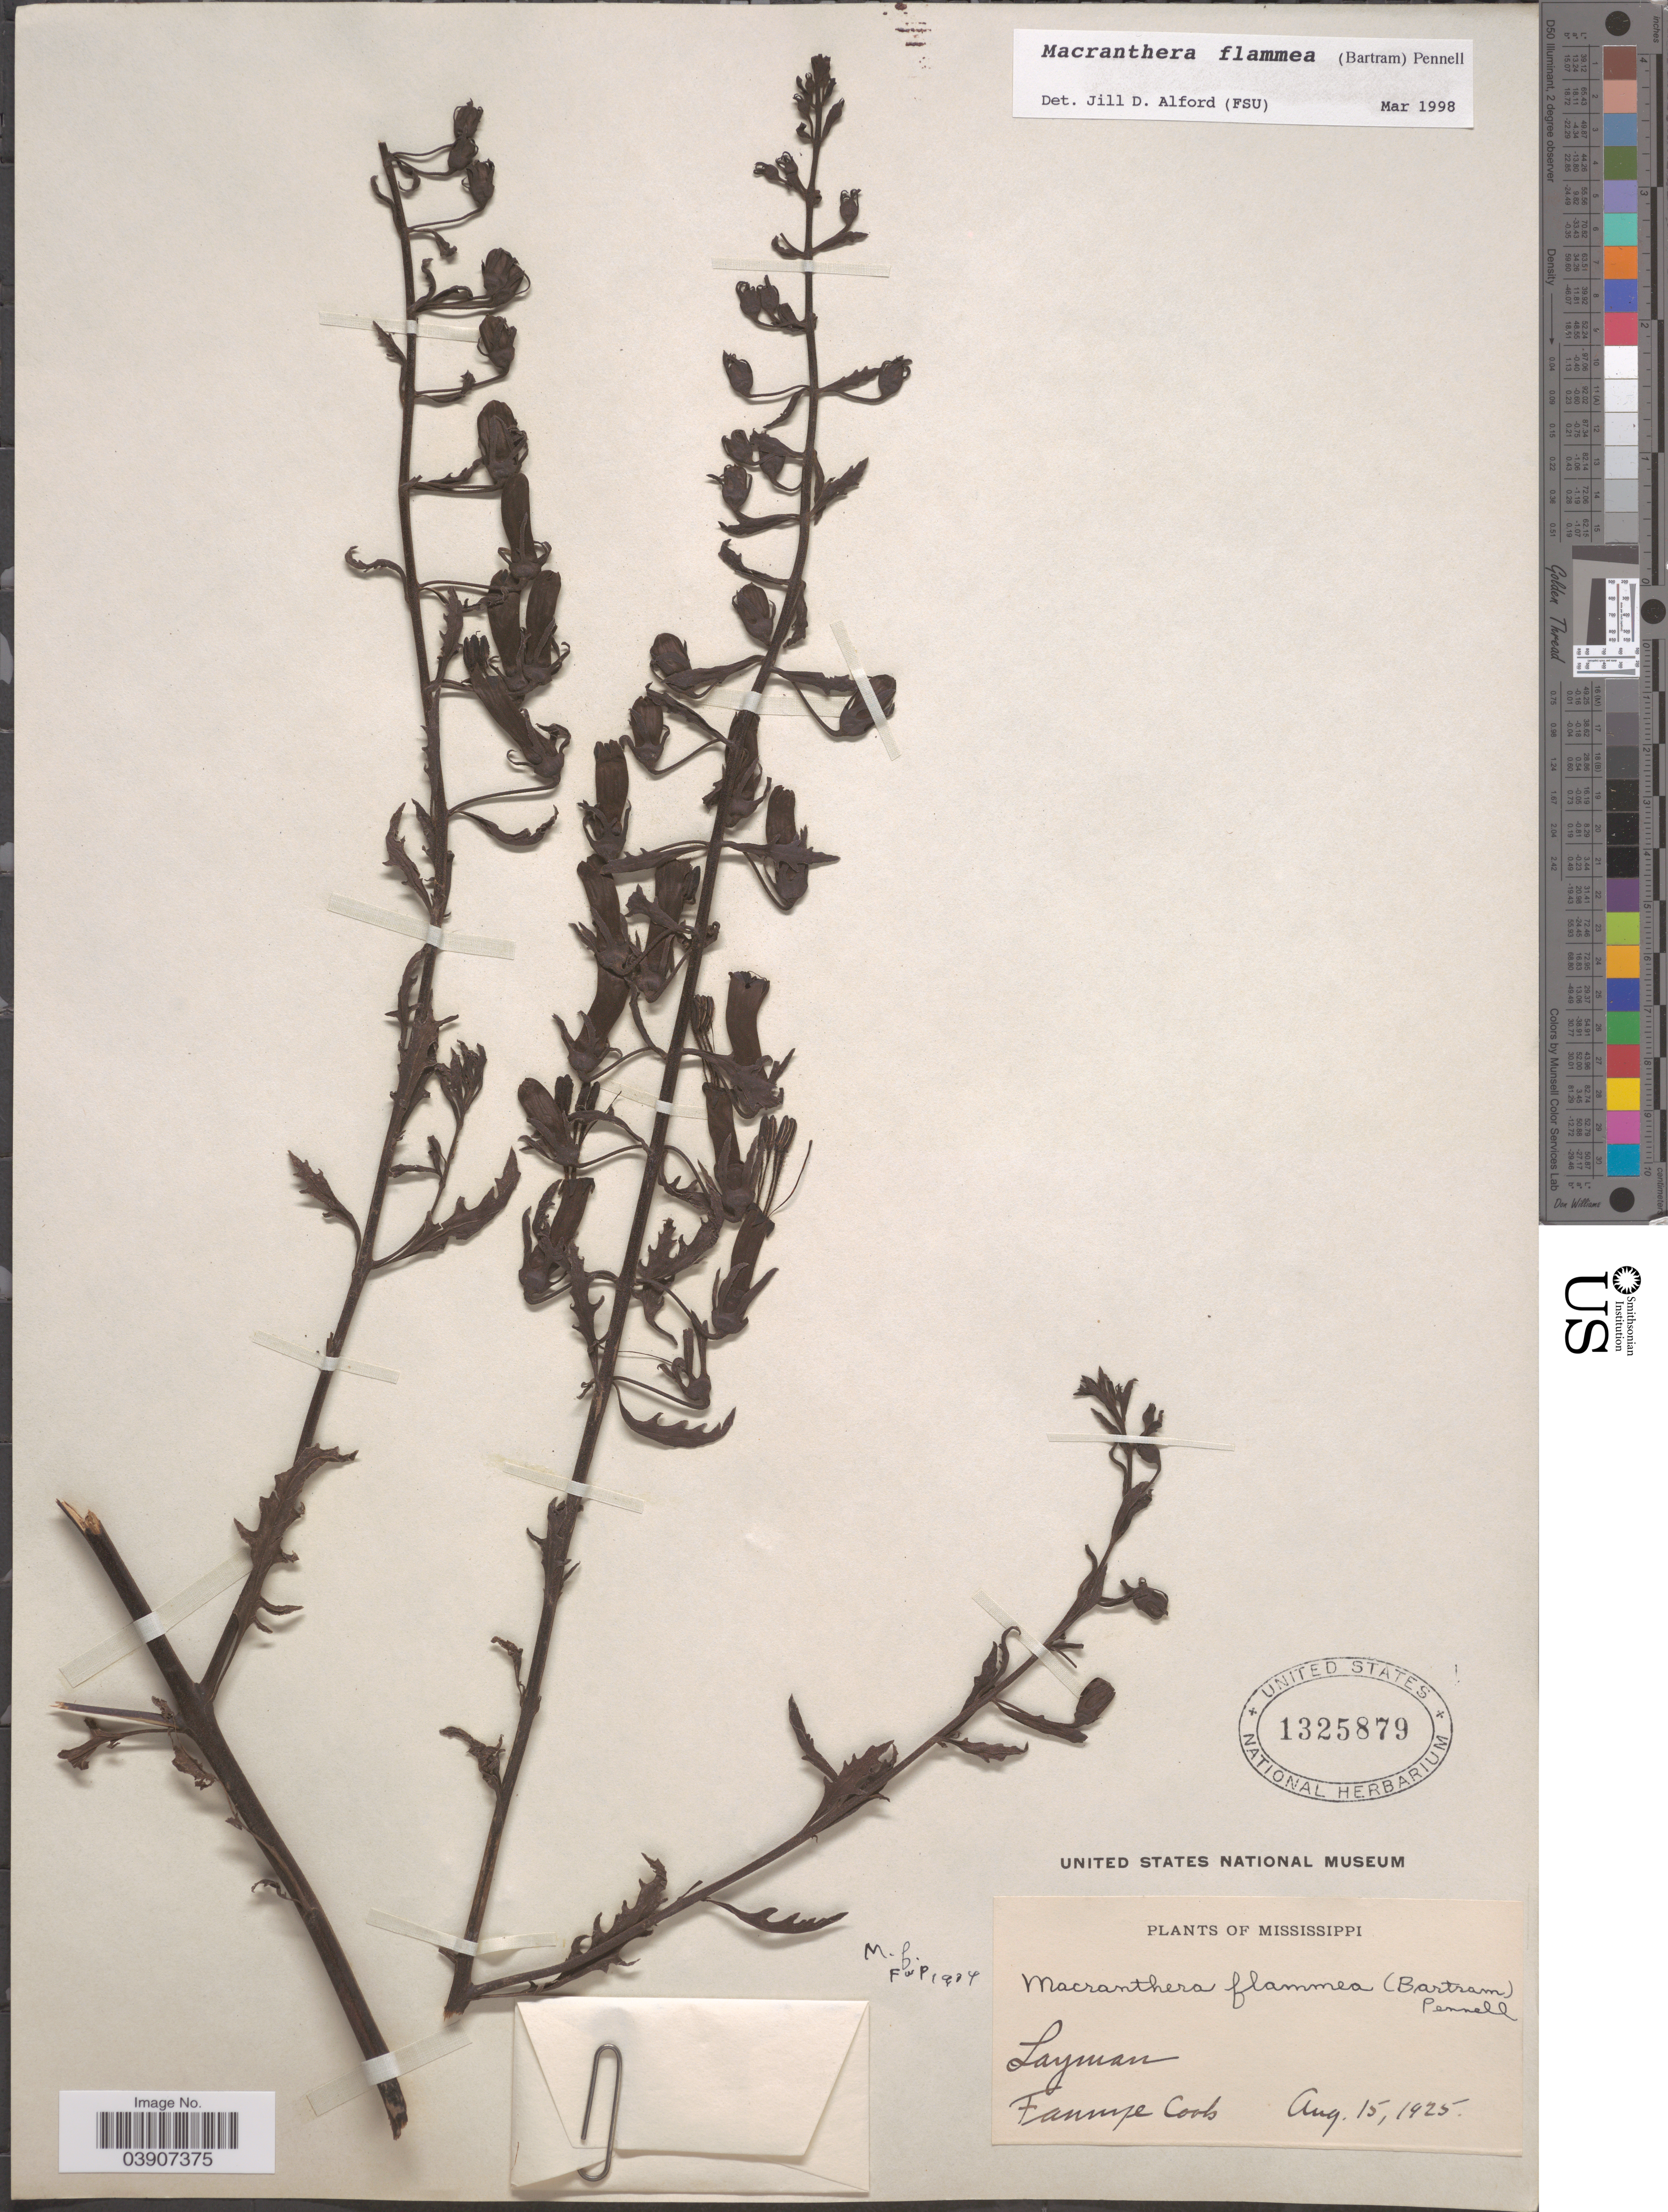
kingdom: Plantae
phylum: Tracheophyta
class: Magnoliopsida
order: Lamiales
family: Orobanchaceae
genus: Macranthera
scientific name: Macranthera flammea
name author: Pennell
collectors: F. Coob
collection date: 1925-08-15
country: United States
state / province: Mississippi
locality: Layman.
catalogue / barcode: US 1325879